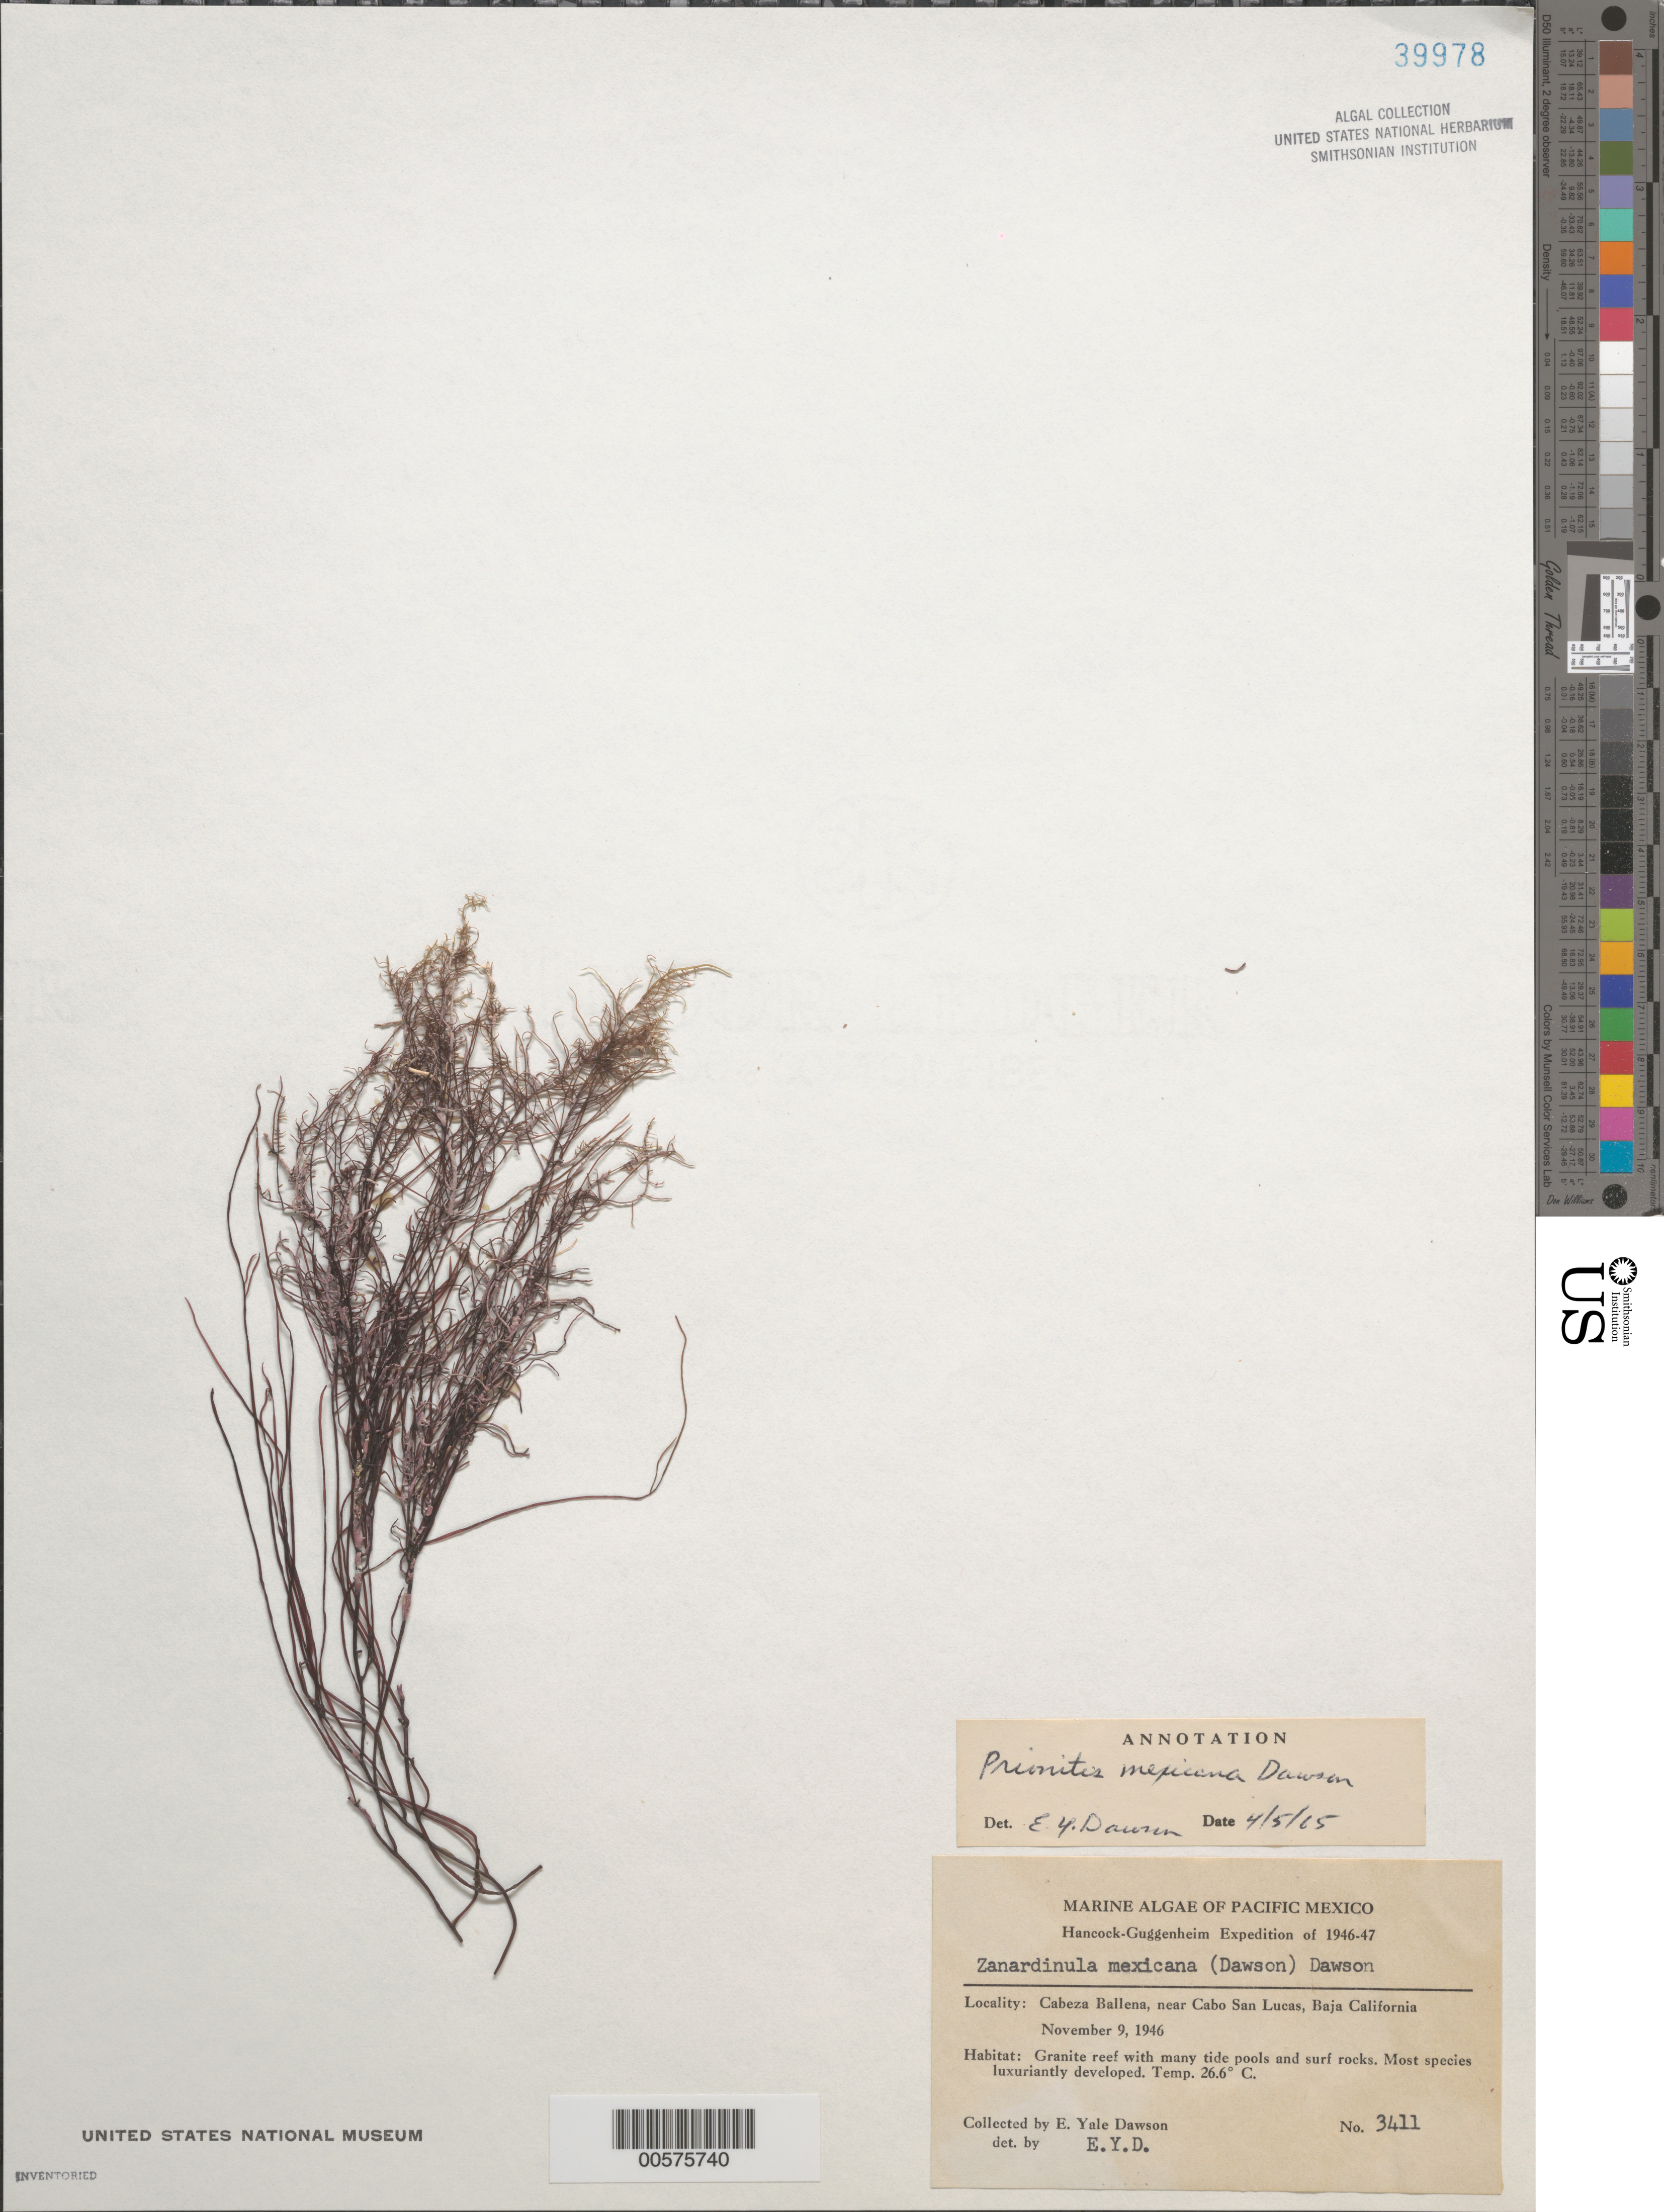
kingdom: Plantae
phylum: Rhodophyta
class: Florideophyceae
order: Halymeniales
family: Halymeniaceae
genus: Zanardinula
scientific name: Zanardinula mexicana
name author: (E.Y. Dawson) E.Y. Dawson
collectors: E. Y. Dawson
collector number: EYD 3411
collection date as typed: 09 Nov 1946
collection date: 1946-11-09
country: Mexico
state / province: Baja California Sur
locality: Cabeza Ballena, near Cabo San Lucas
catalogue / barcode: US 39978